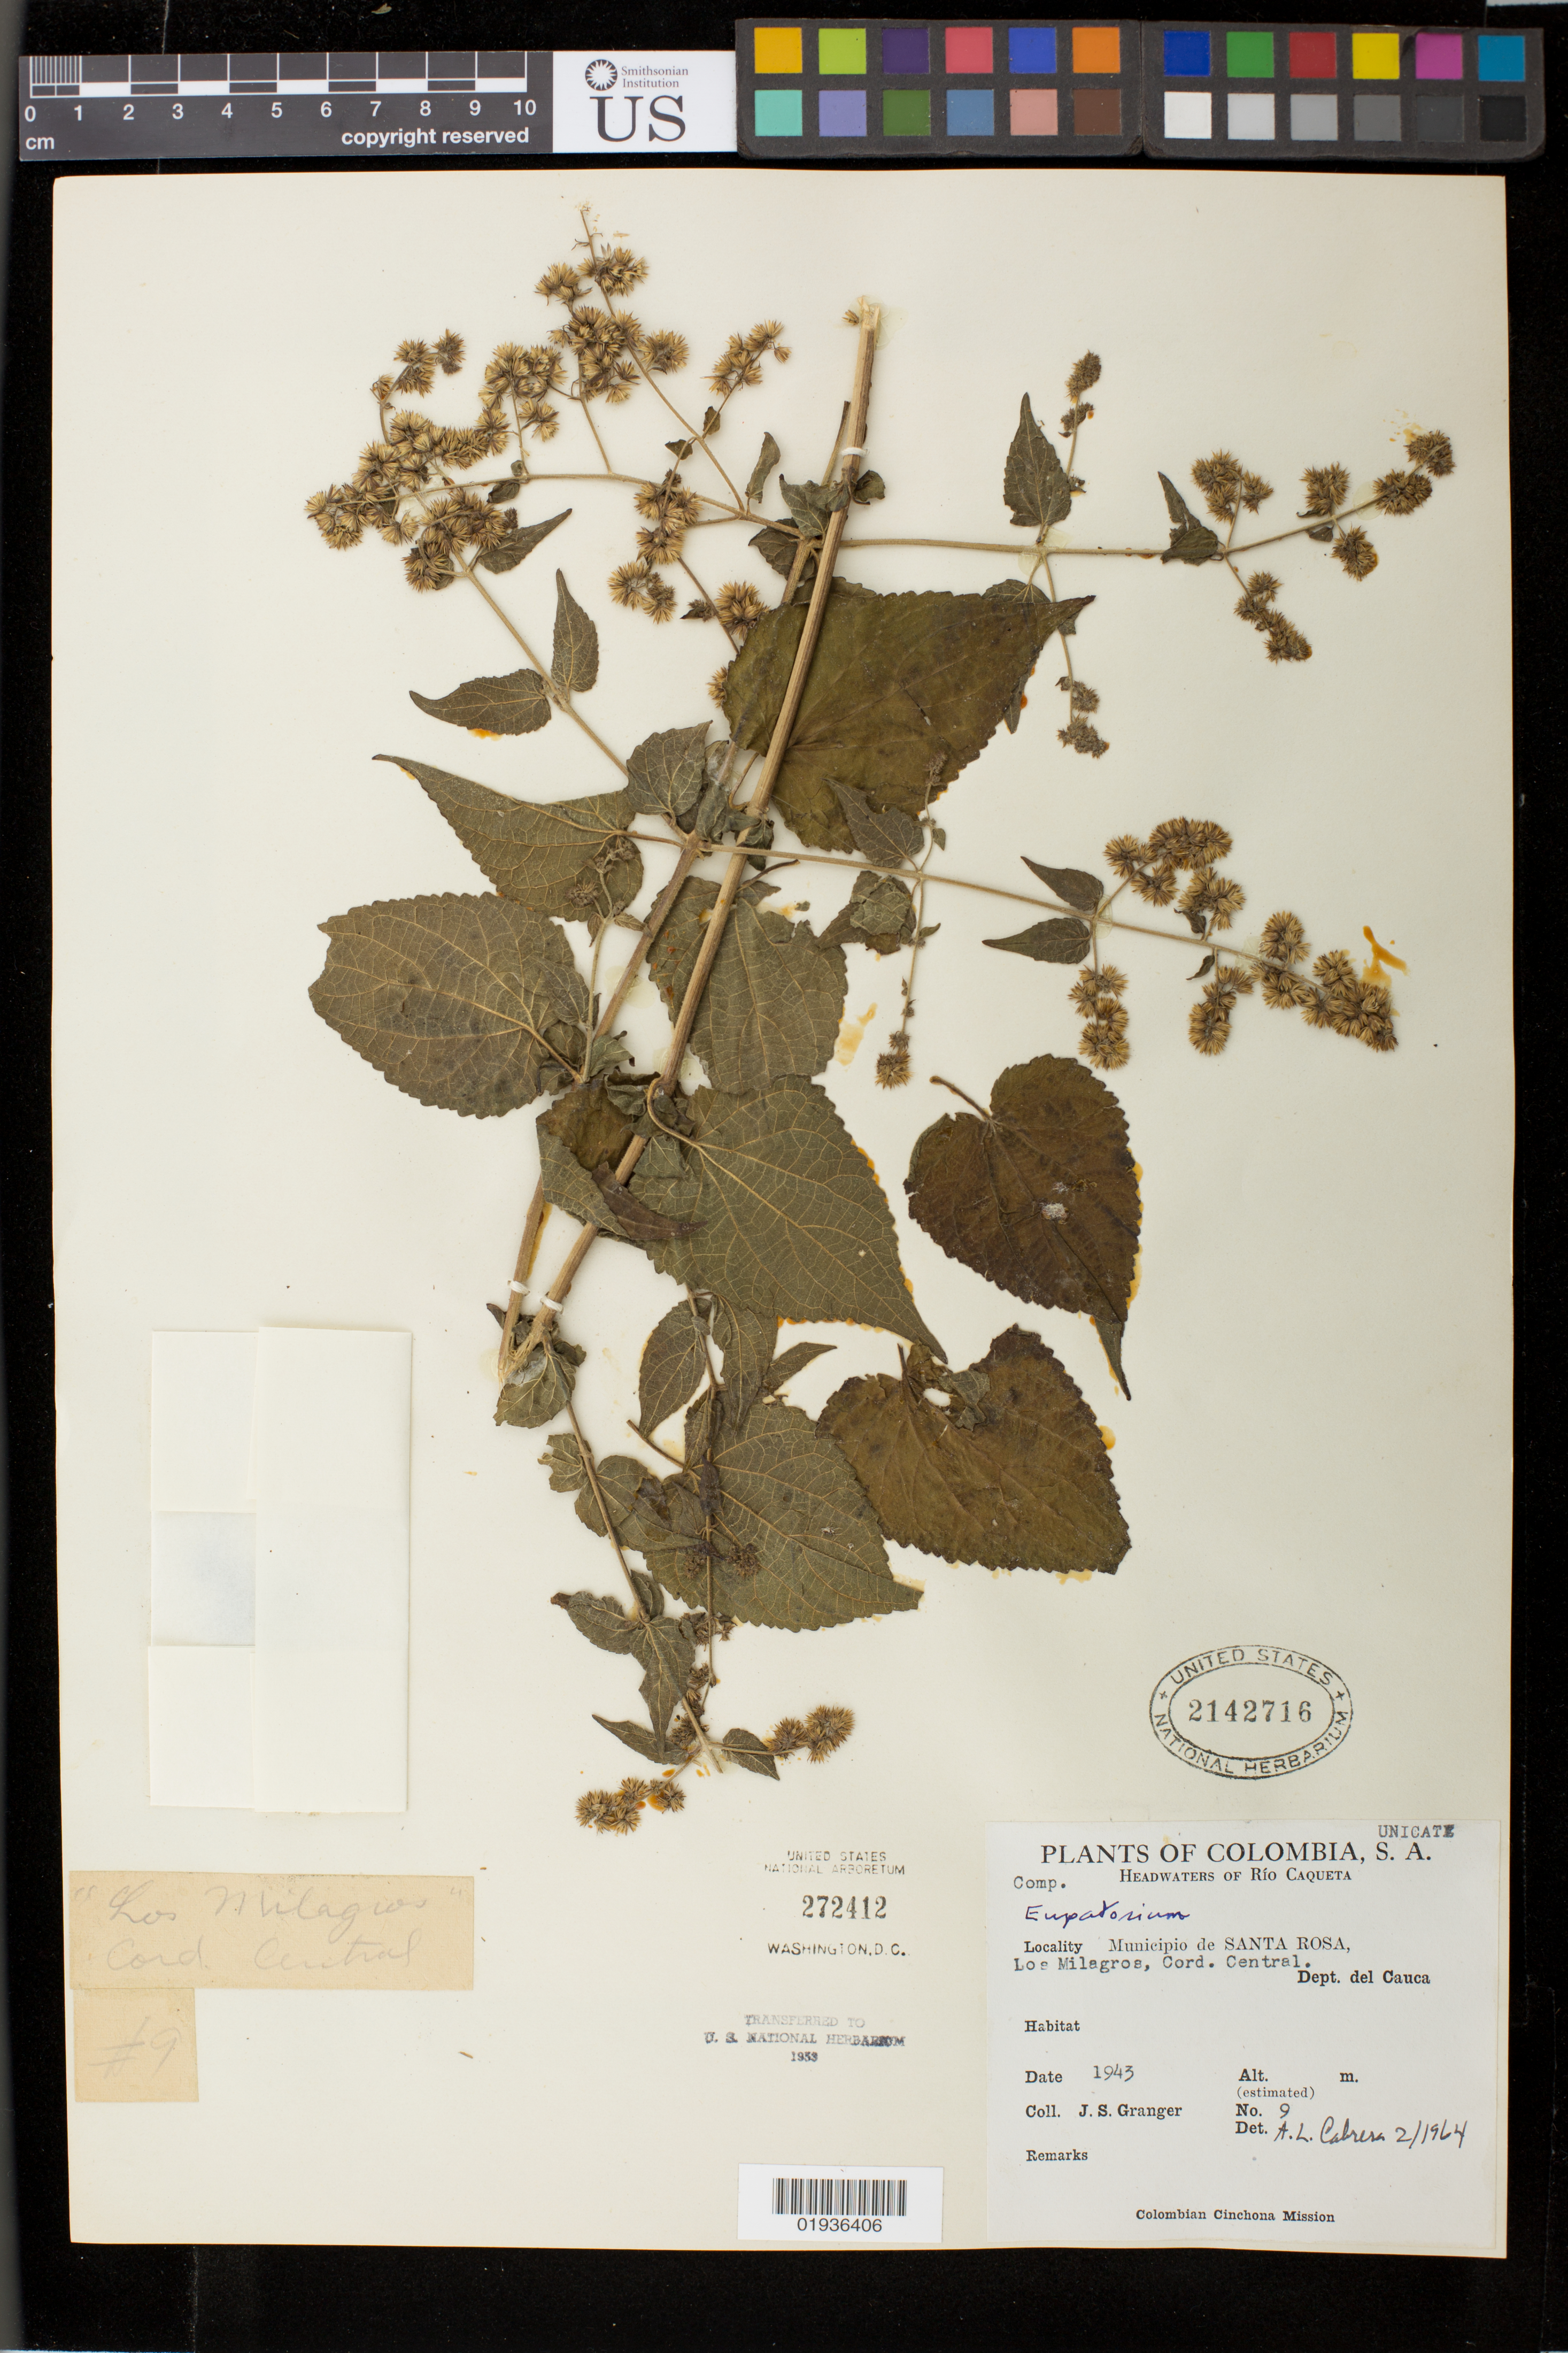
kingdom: Plantae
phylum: Tracheophyta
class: Magnoliopsida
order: Asterales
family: Asteraceae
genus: Eupatorium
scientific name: Eupatorium sp.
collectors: J. Granger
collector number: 9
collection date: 1943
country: Colombia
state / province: Cauca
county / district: Santa Rosa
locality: Los Milagros, headwaters of Rio Caqueta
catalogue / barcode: US 2142716